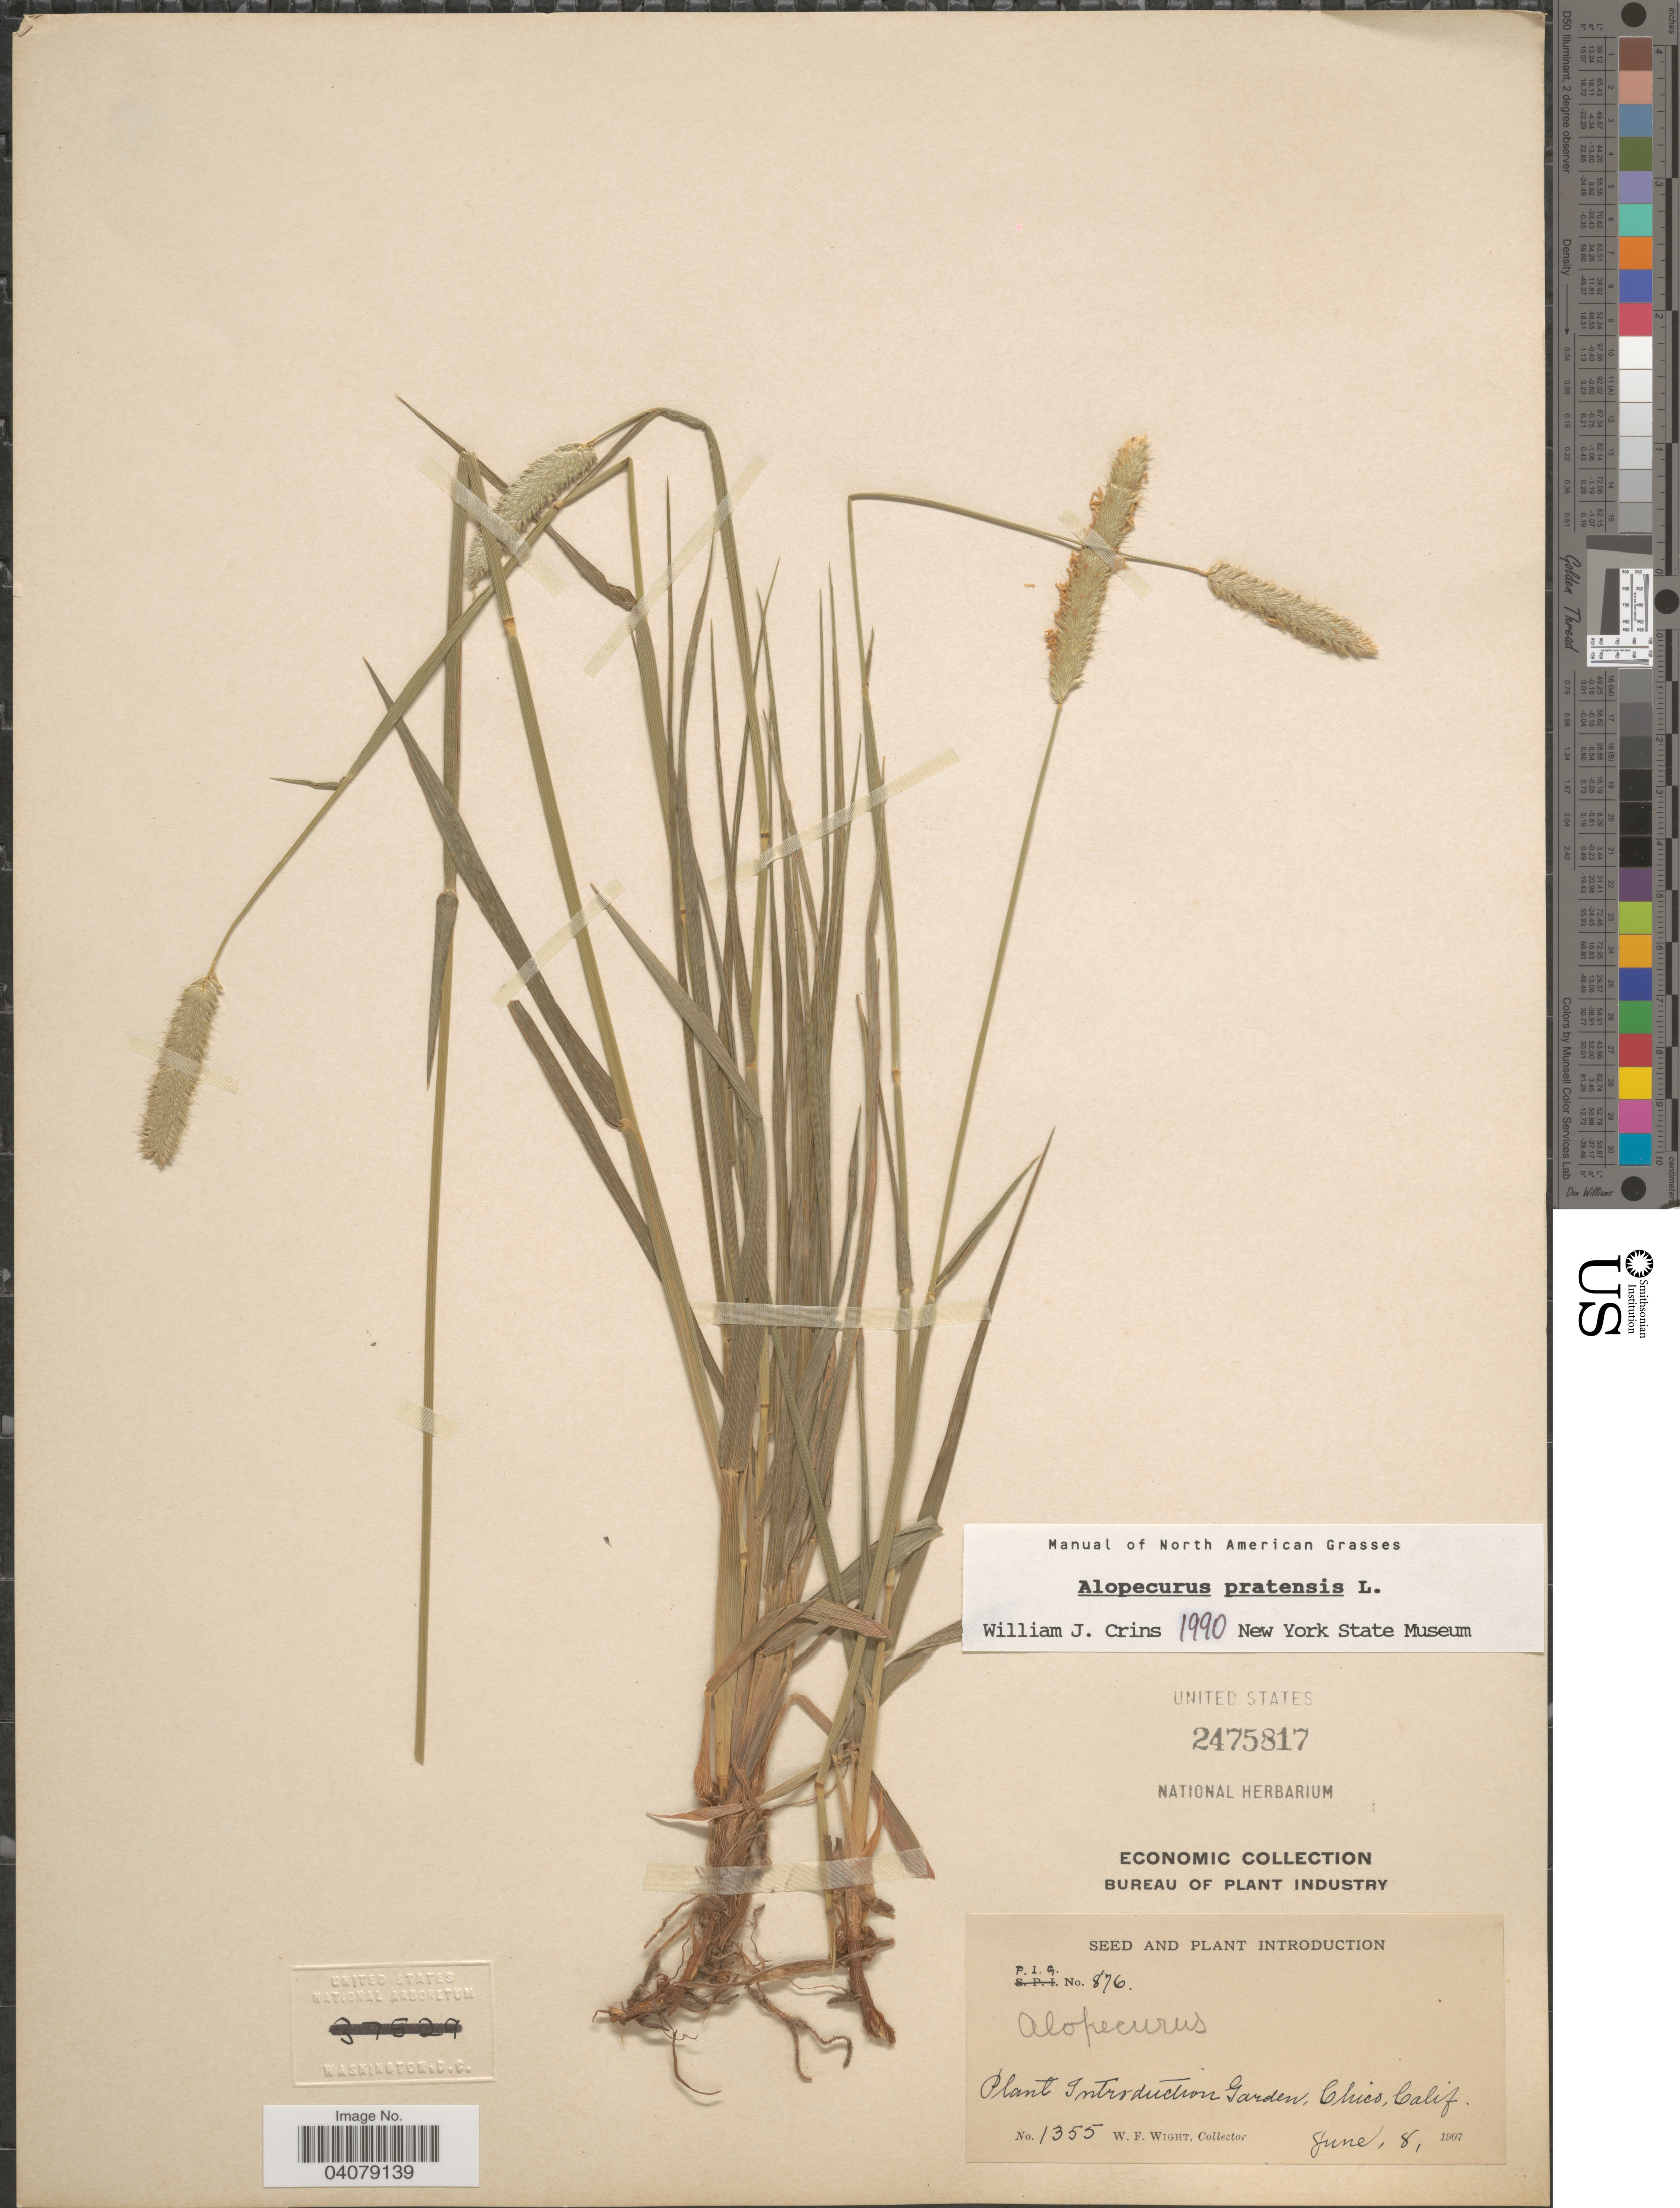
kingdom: Plantae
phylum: Tracheophyta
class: Liliopsida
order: Poales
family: Poaceae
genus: Alopecurus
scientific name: Alopecurus pratensis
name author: L.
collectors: W. Wight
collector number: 1355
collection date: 1907-06-08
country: United States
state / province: California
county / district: Butte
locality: Seed and Pland Introduction. Plant Introduction Garden, Chico.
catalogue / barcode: US 2475817